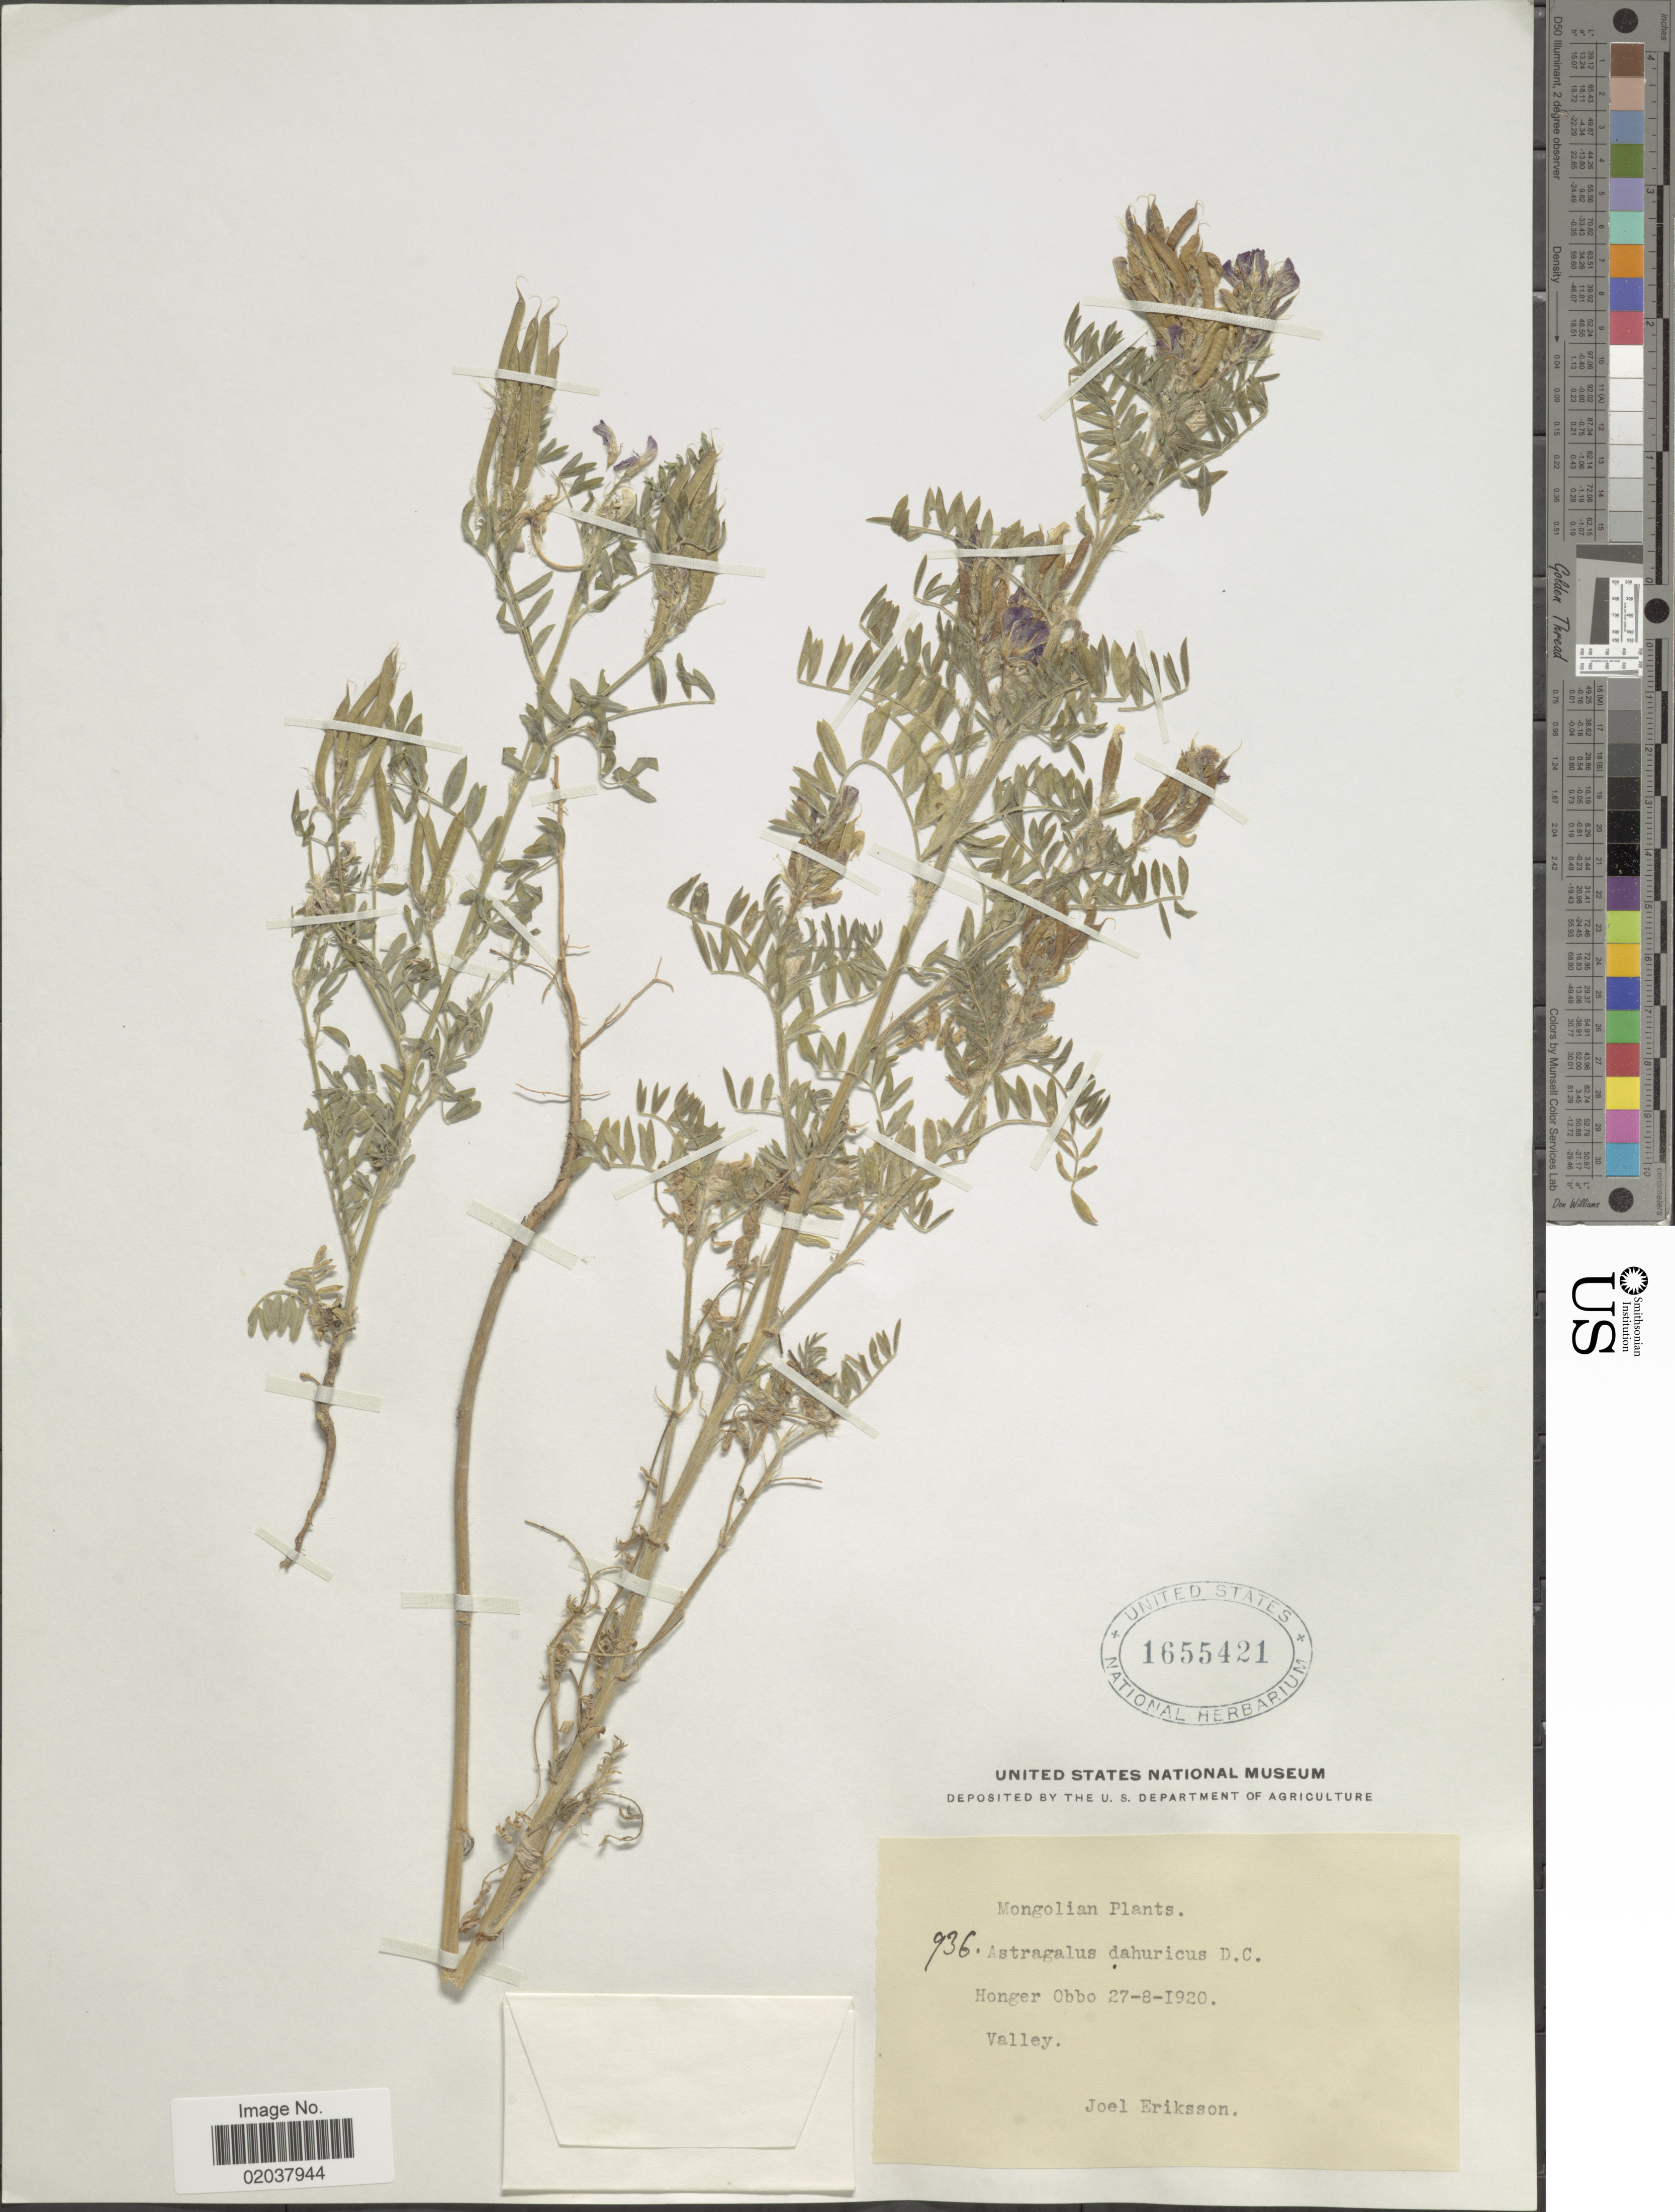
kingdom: Plantae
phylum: Tracheophyta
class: Magnoliopsida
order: Fabales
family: Fabaceae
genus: Astragalus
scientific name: Astragalus dahuricus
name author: (Pall.) DC.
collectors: J. Eriksson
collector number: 936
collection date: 1920-08-27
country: Mongolia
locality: Honger Obbo. Valley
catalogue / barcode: US 1655421